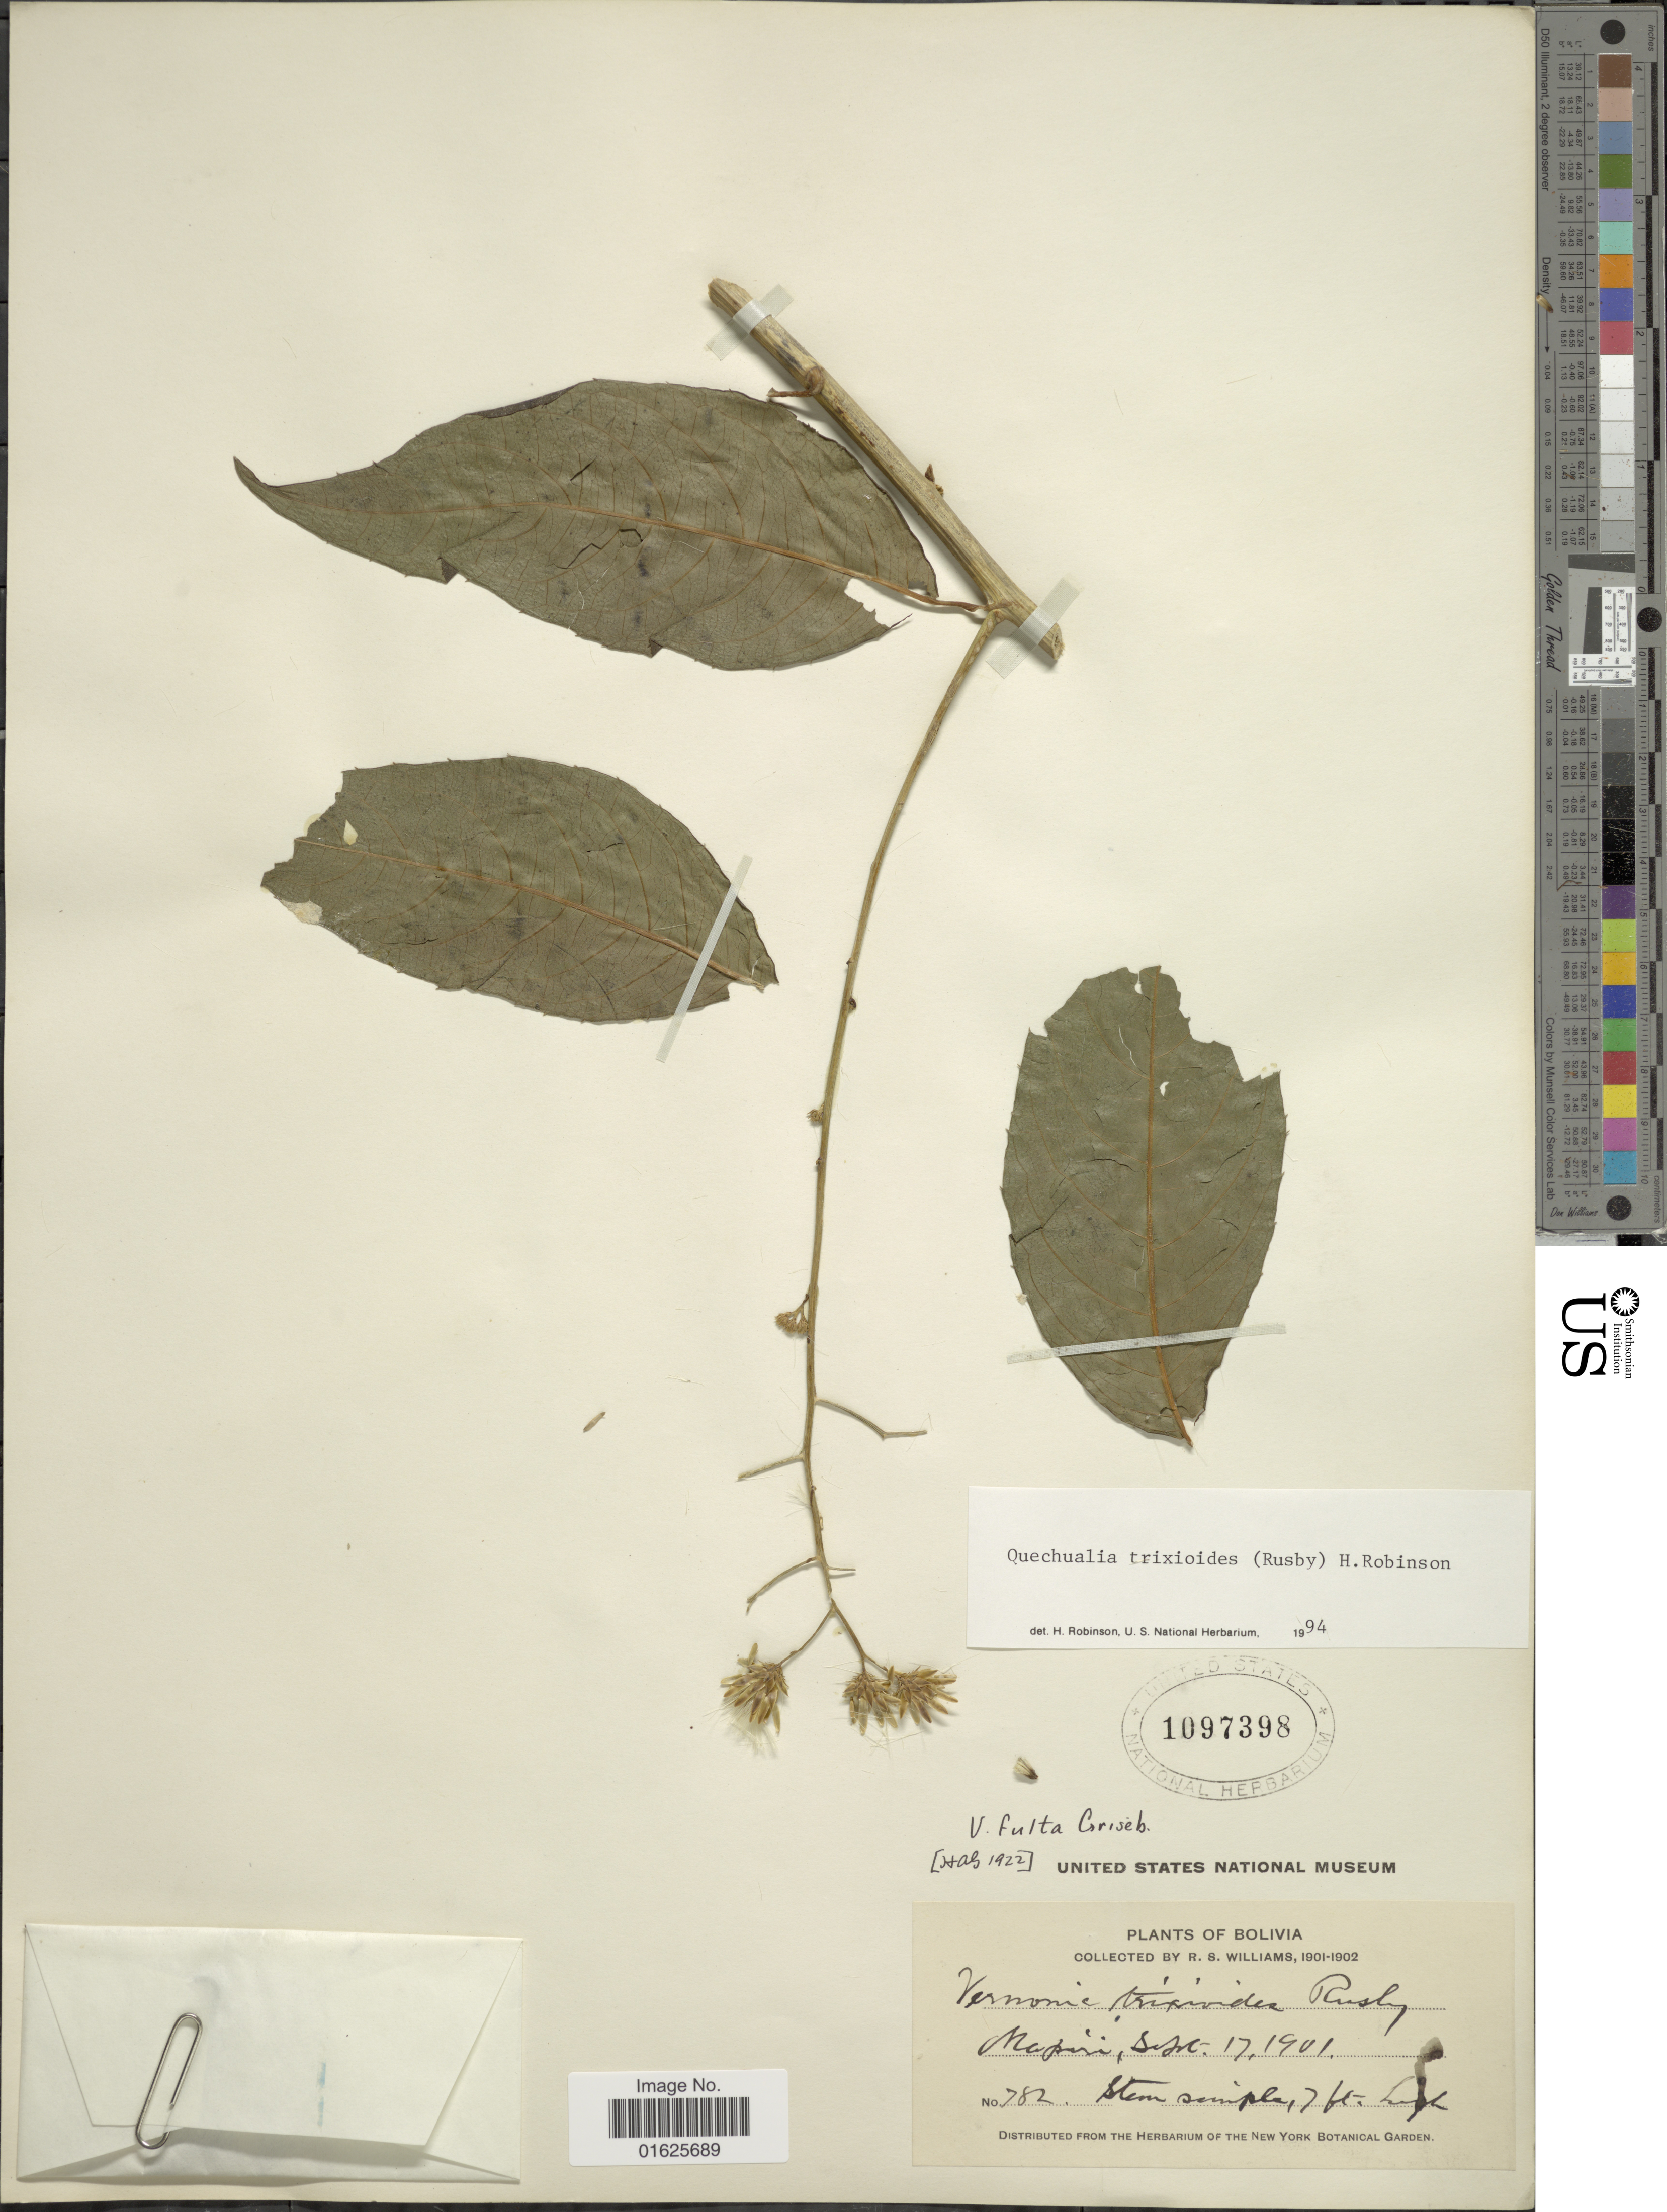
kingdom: Plantae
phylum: Tracheophyta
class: Magnoliopsida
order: Asterales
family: Asteraceae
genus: Quechualia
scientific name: Quechualia trixioides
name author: (Rusby) H. Rob.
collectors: R. S. Williams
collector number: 782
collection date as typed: Sep. 17, 1901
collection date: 1901-09-17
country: Bolivia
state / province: La Paz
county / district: Larecaja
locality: Mapiri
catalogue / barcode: US 1097398